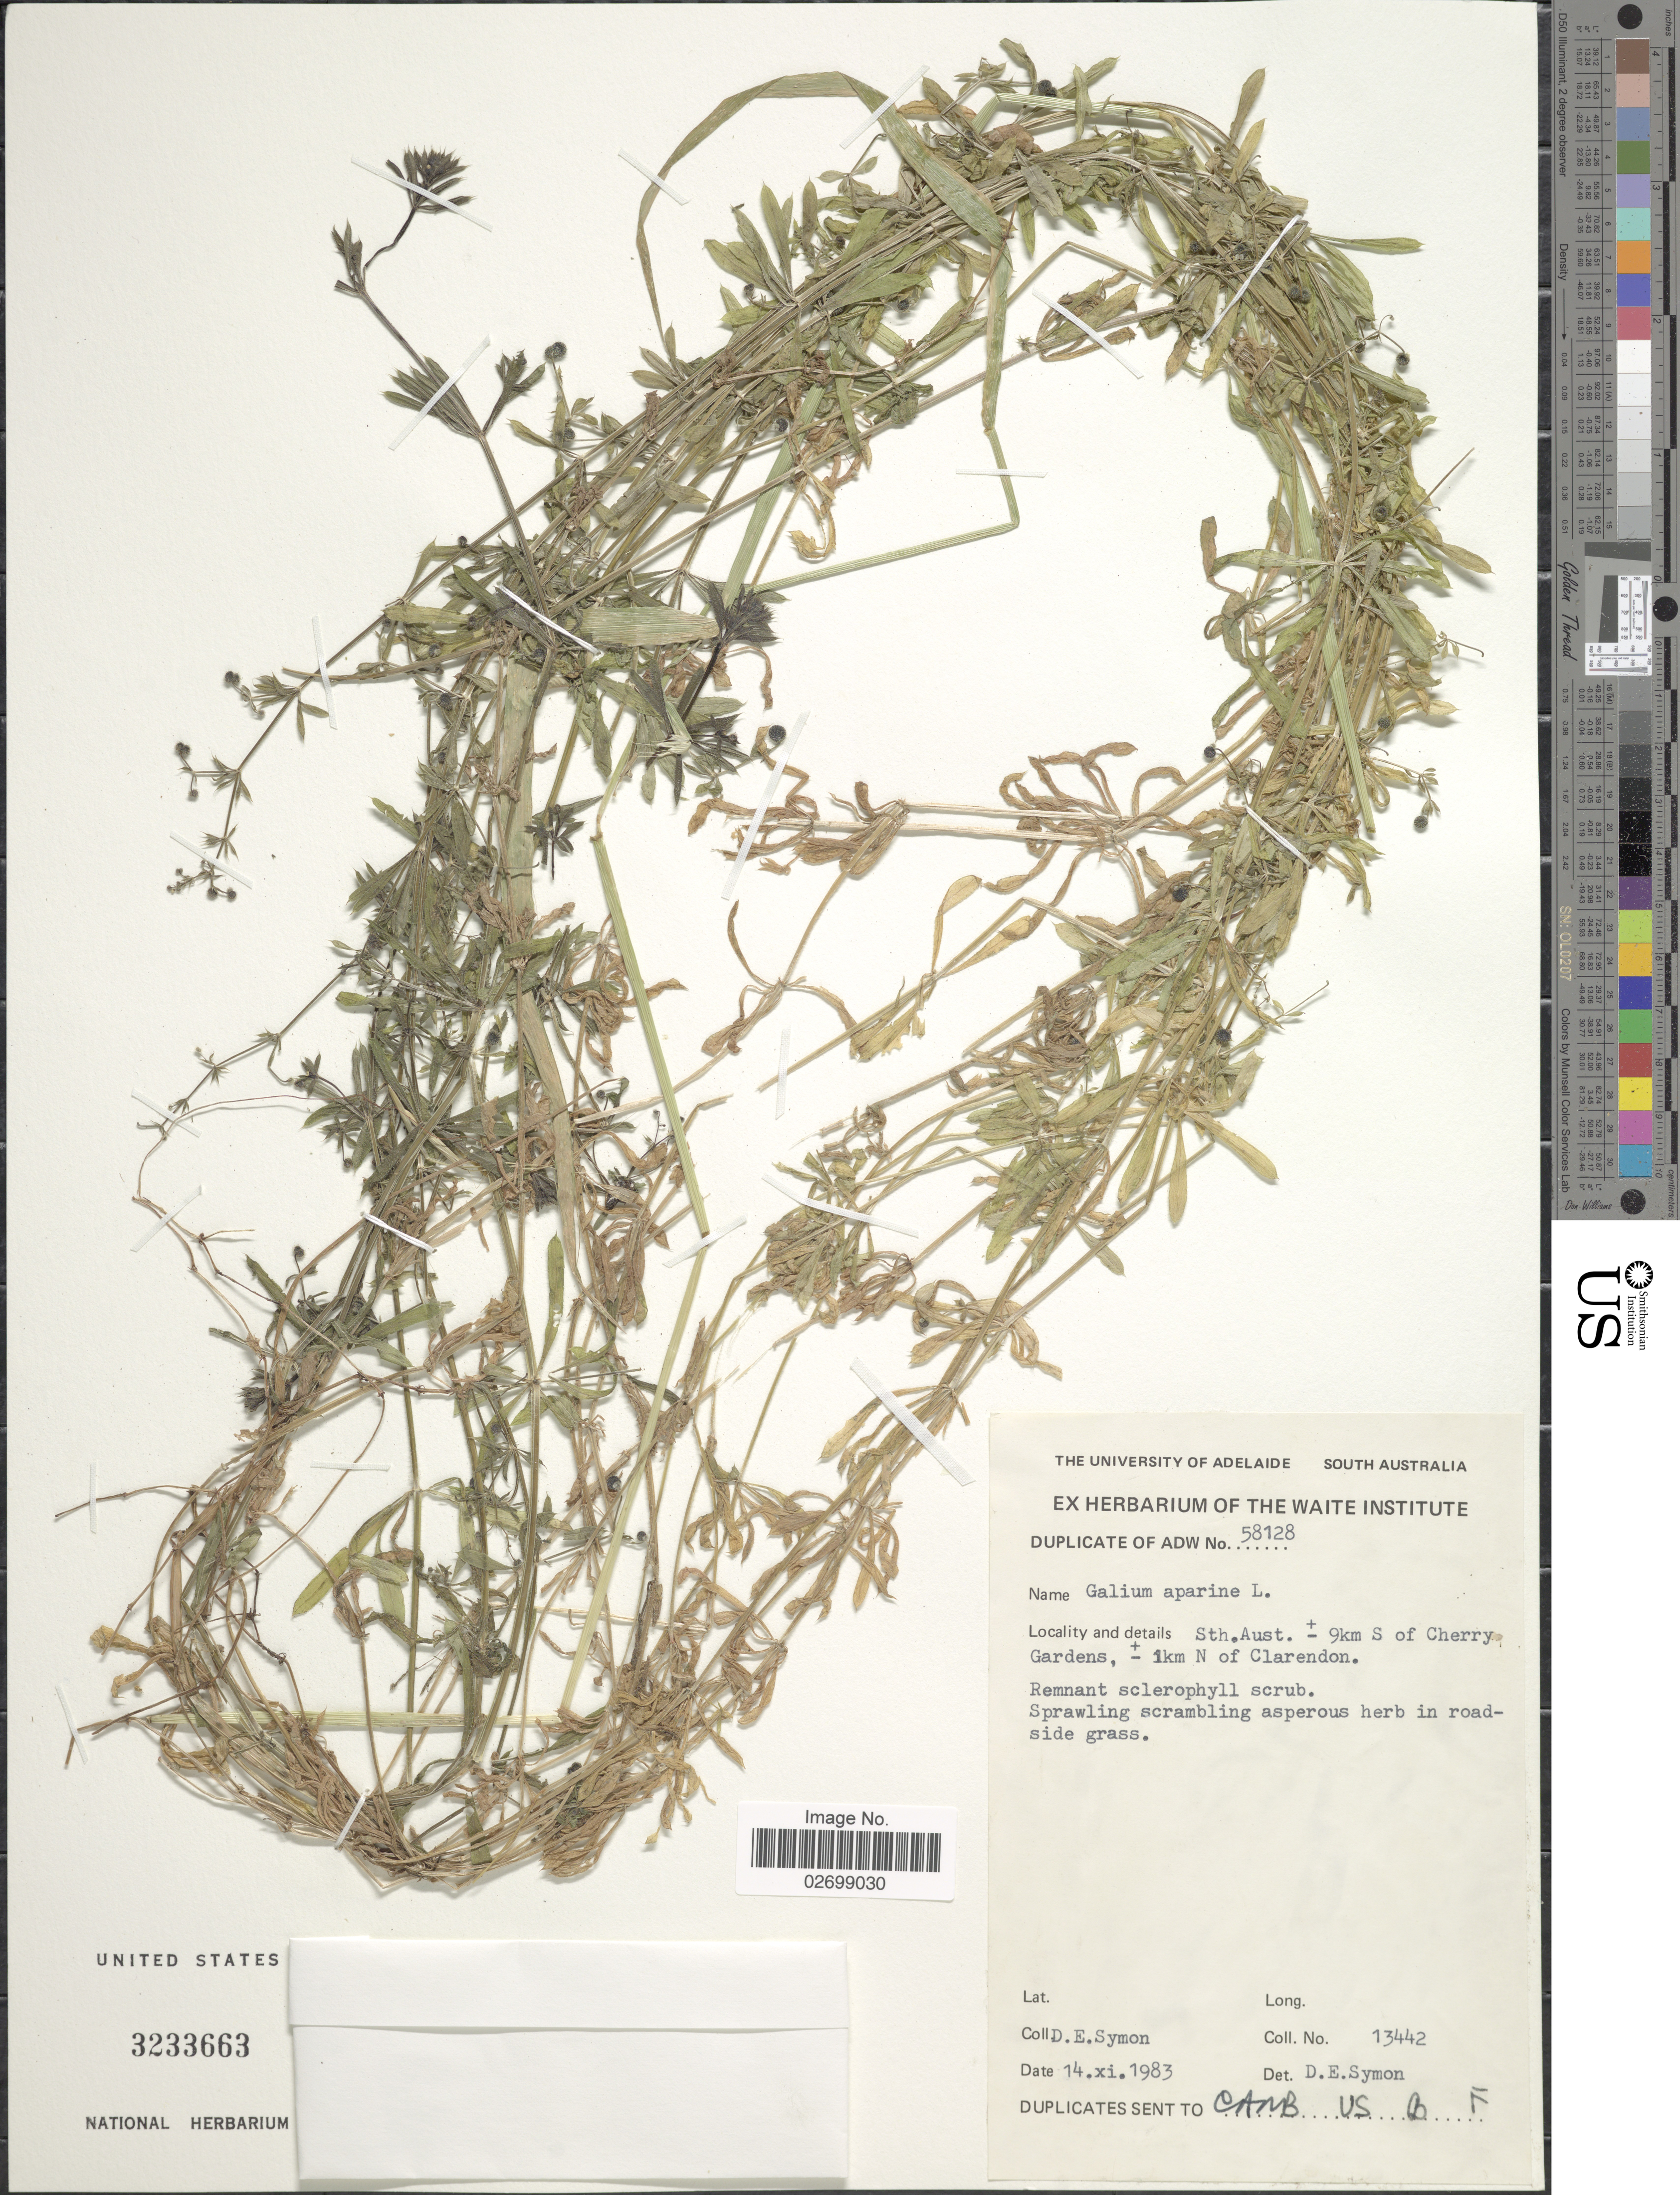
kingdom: Plantae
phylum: Tracheophyta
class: Magnoliopsida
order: Gentianales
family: Rubiaceae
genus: Galium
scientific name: Galium aparine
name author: L.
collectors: D. Symon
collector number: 13442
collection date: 1983-11-14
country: Australia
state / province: South Australia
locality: Sth. Aust. ± 9km S of Cherry Gardens, ± 1km N of Clarendon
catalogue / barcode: US 3233663